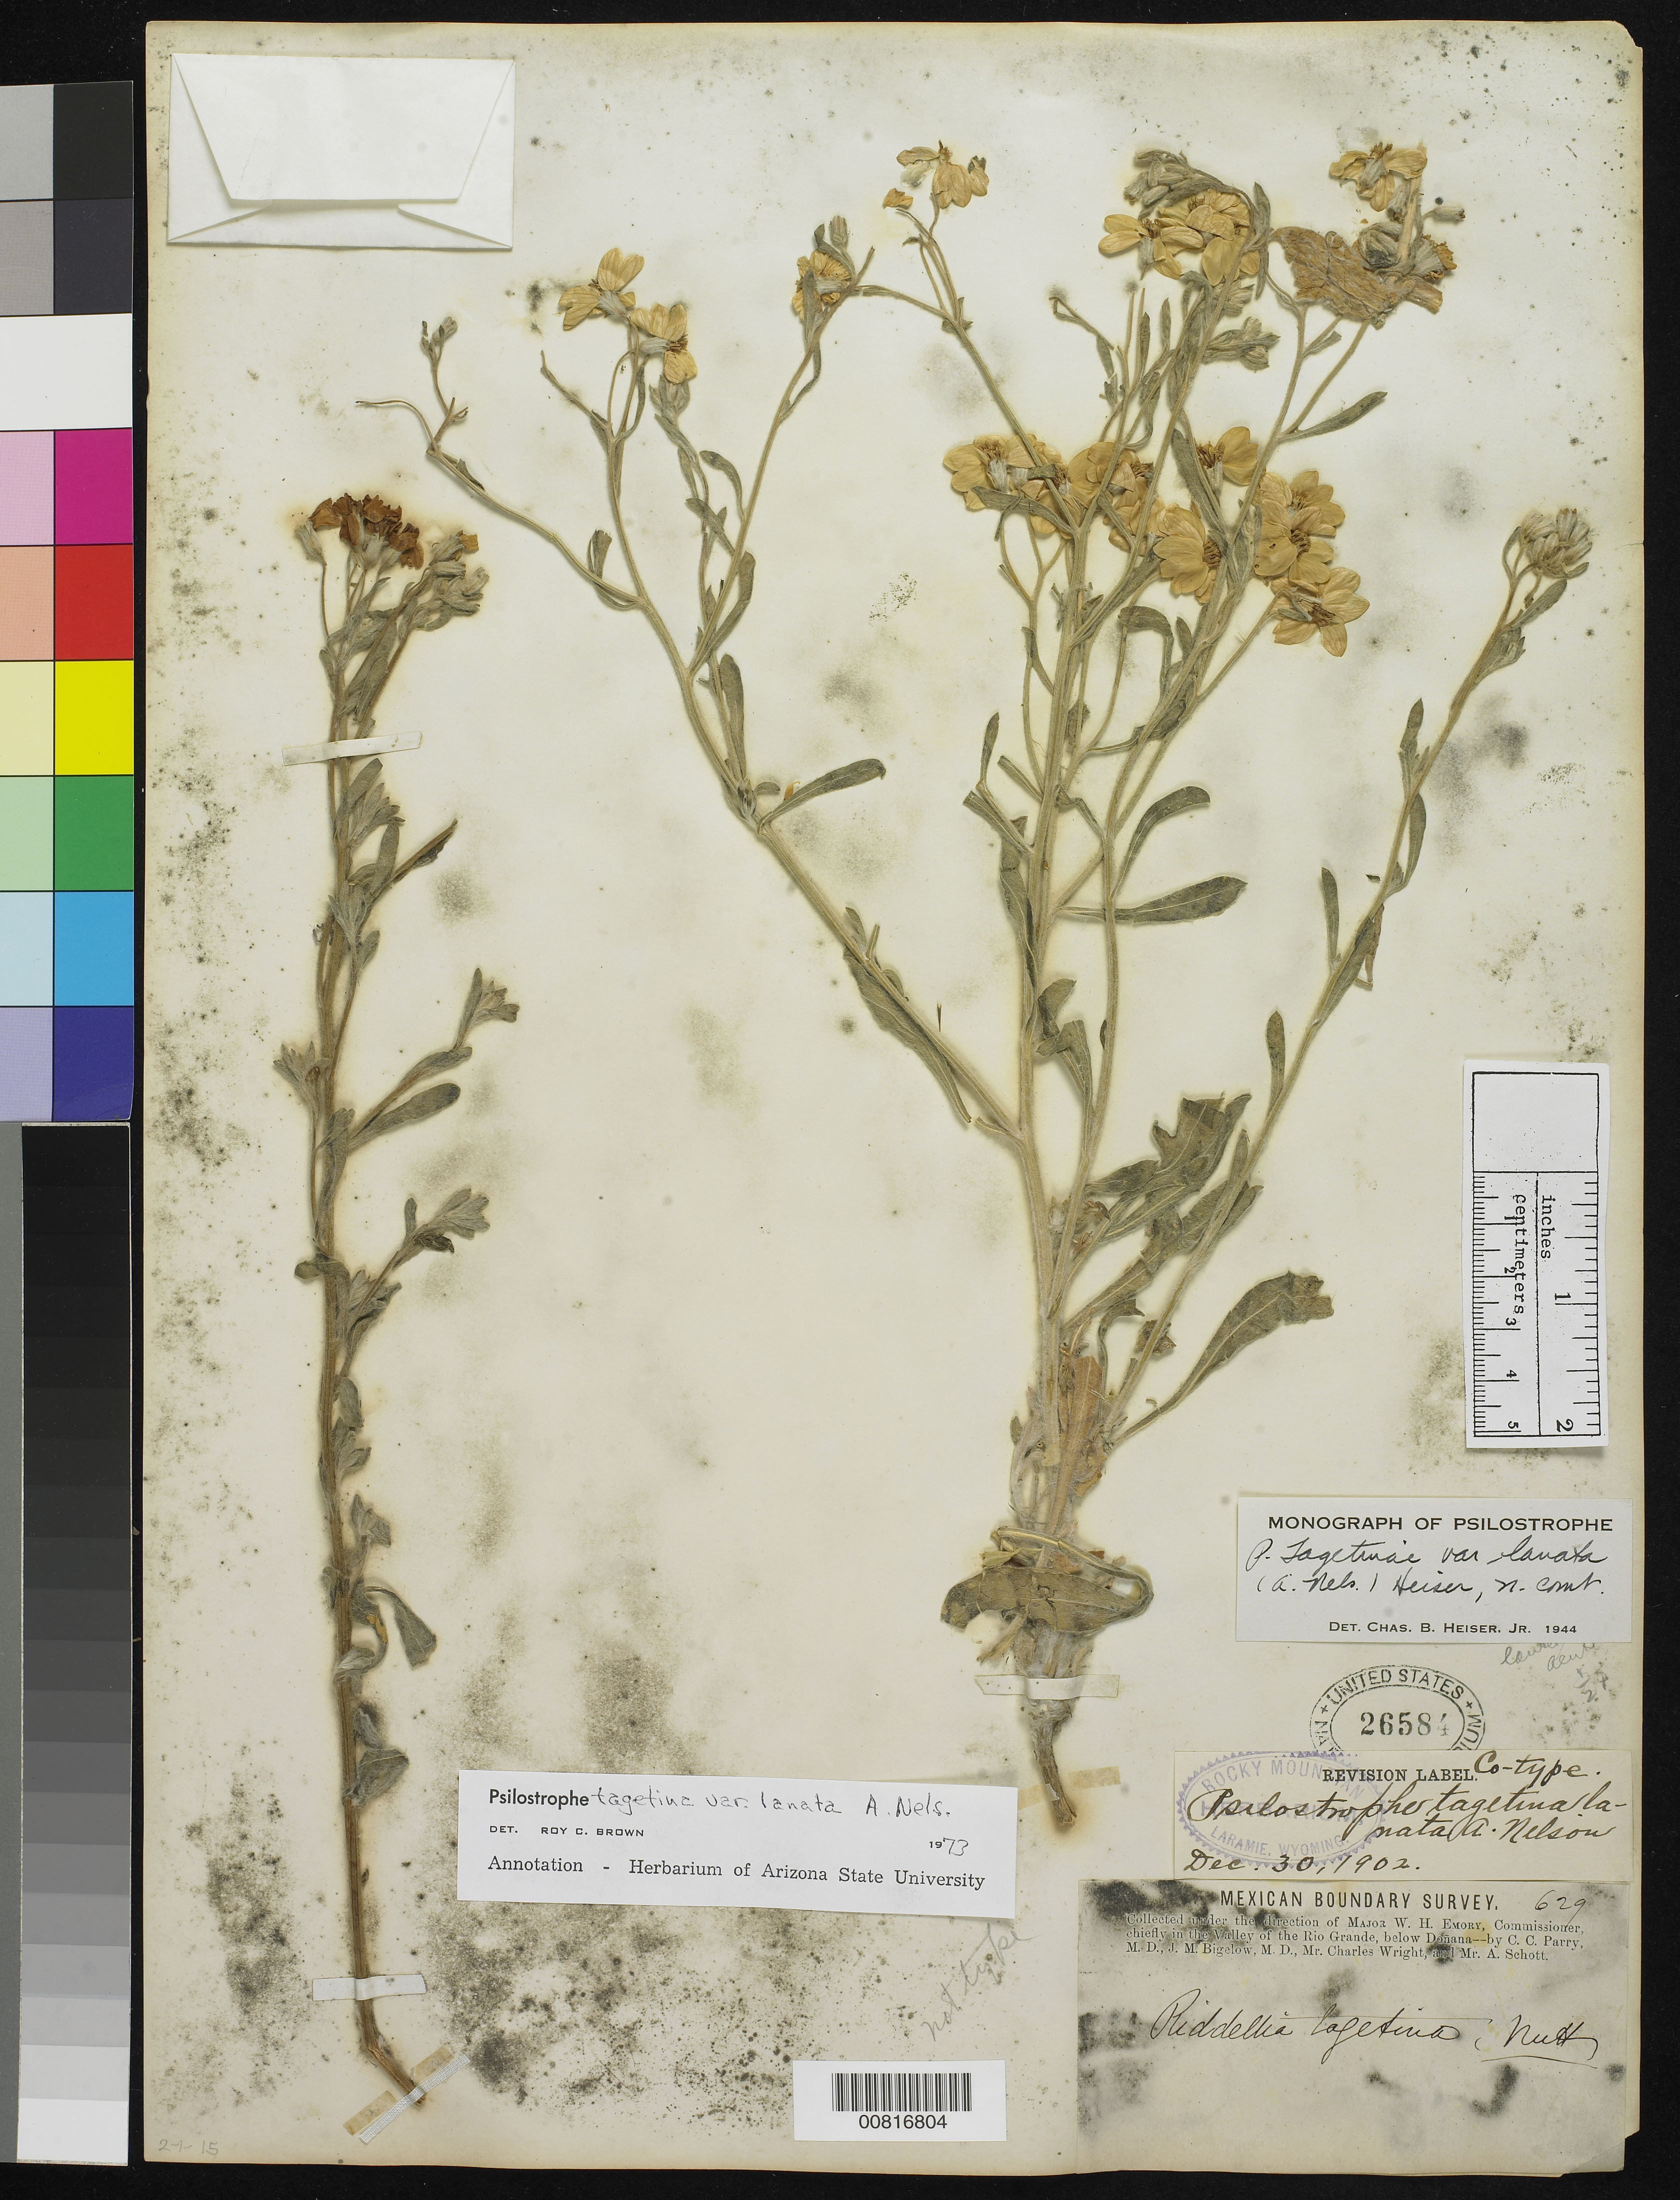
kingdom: Plantae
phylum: Tracheophyta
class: Magnoliopsida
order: Asterales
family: Asteraceae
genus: Psilostrophe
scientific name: Psilostrophe tagetina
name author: (Nutt.) Greene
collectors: C. C. Parry, J. M. Bigelow, C. Wright & A. C. V. Schott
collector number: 629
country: United States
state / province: New Mexico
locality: Valley of the Rio Grande, below Doñana, New Mexico.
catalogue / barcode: US 26584